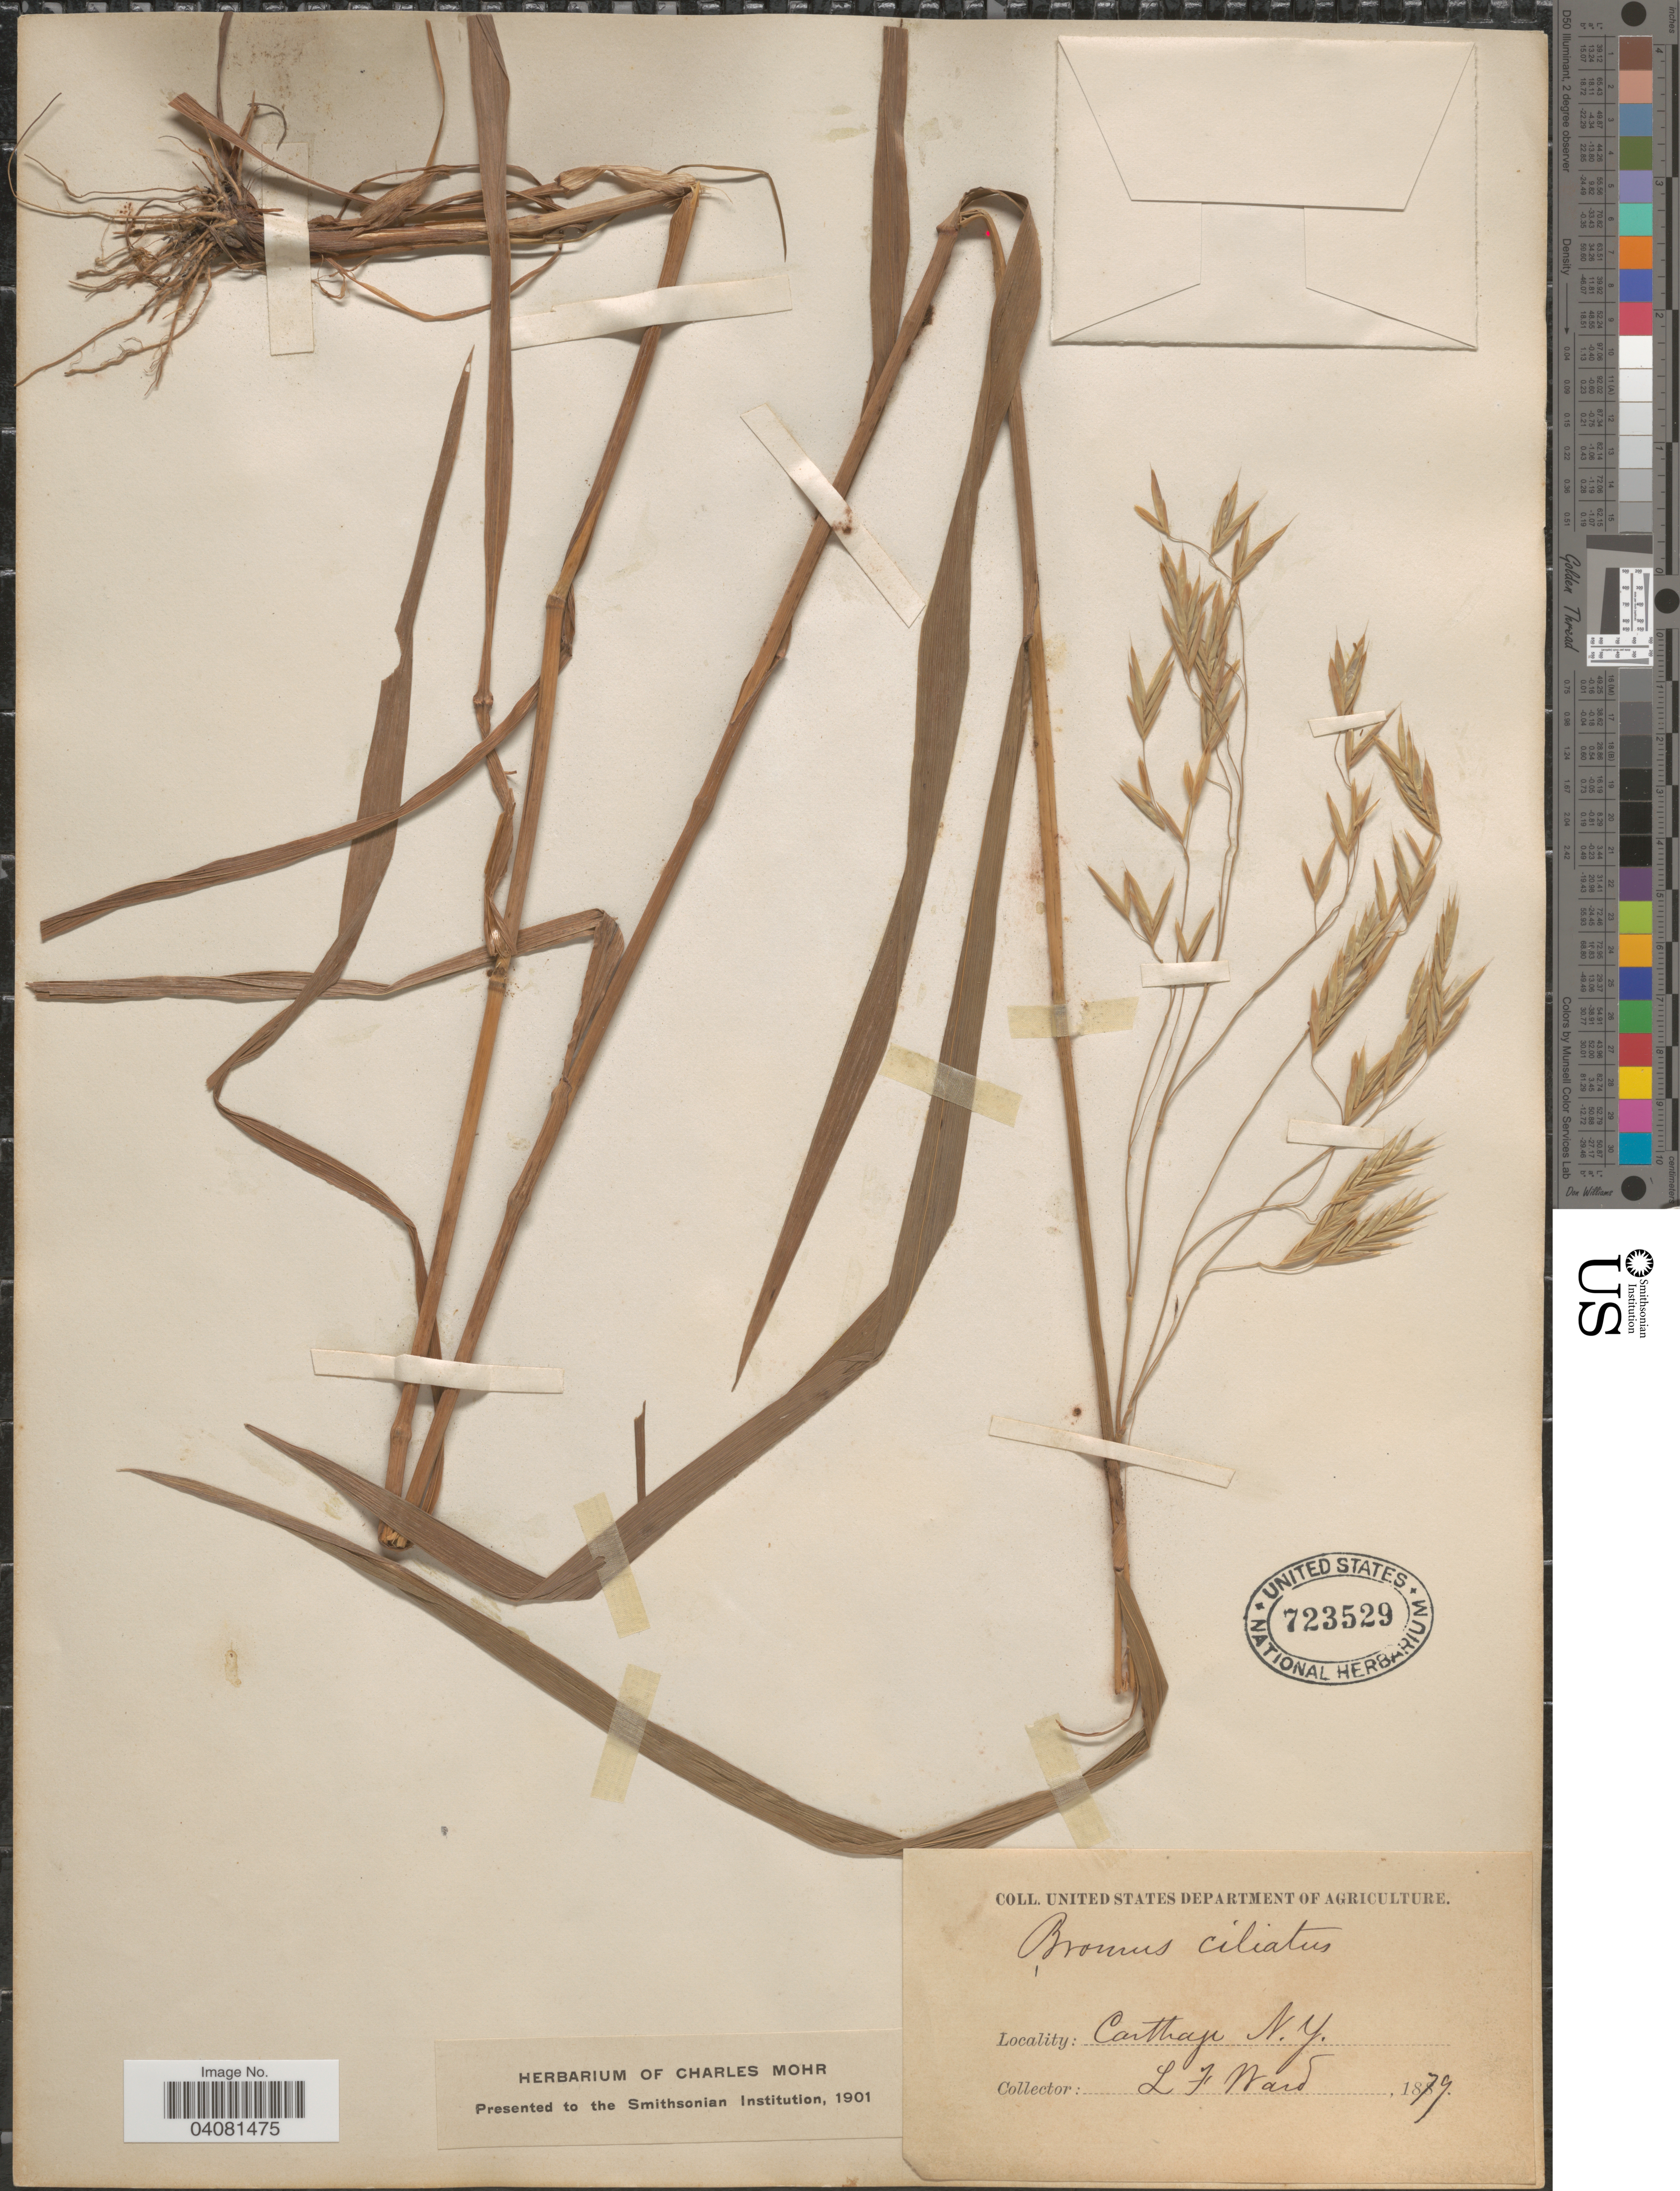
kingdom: Plantae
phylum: Tracheophyta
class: Liliopsida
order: Poales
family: Poaceae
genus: Bromus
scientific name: Bromus ciliatus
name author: L.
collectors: L. Ward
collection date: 1879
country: United States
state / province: New York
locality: Carthage.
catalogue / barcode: US 723529